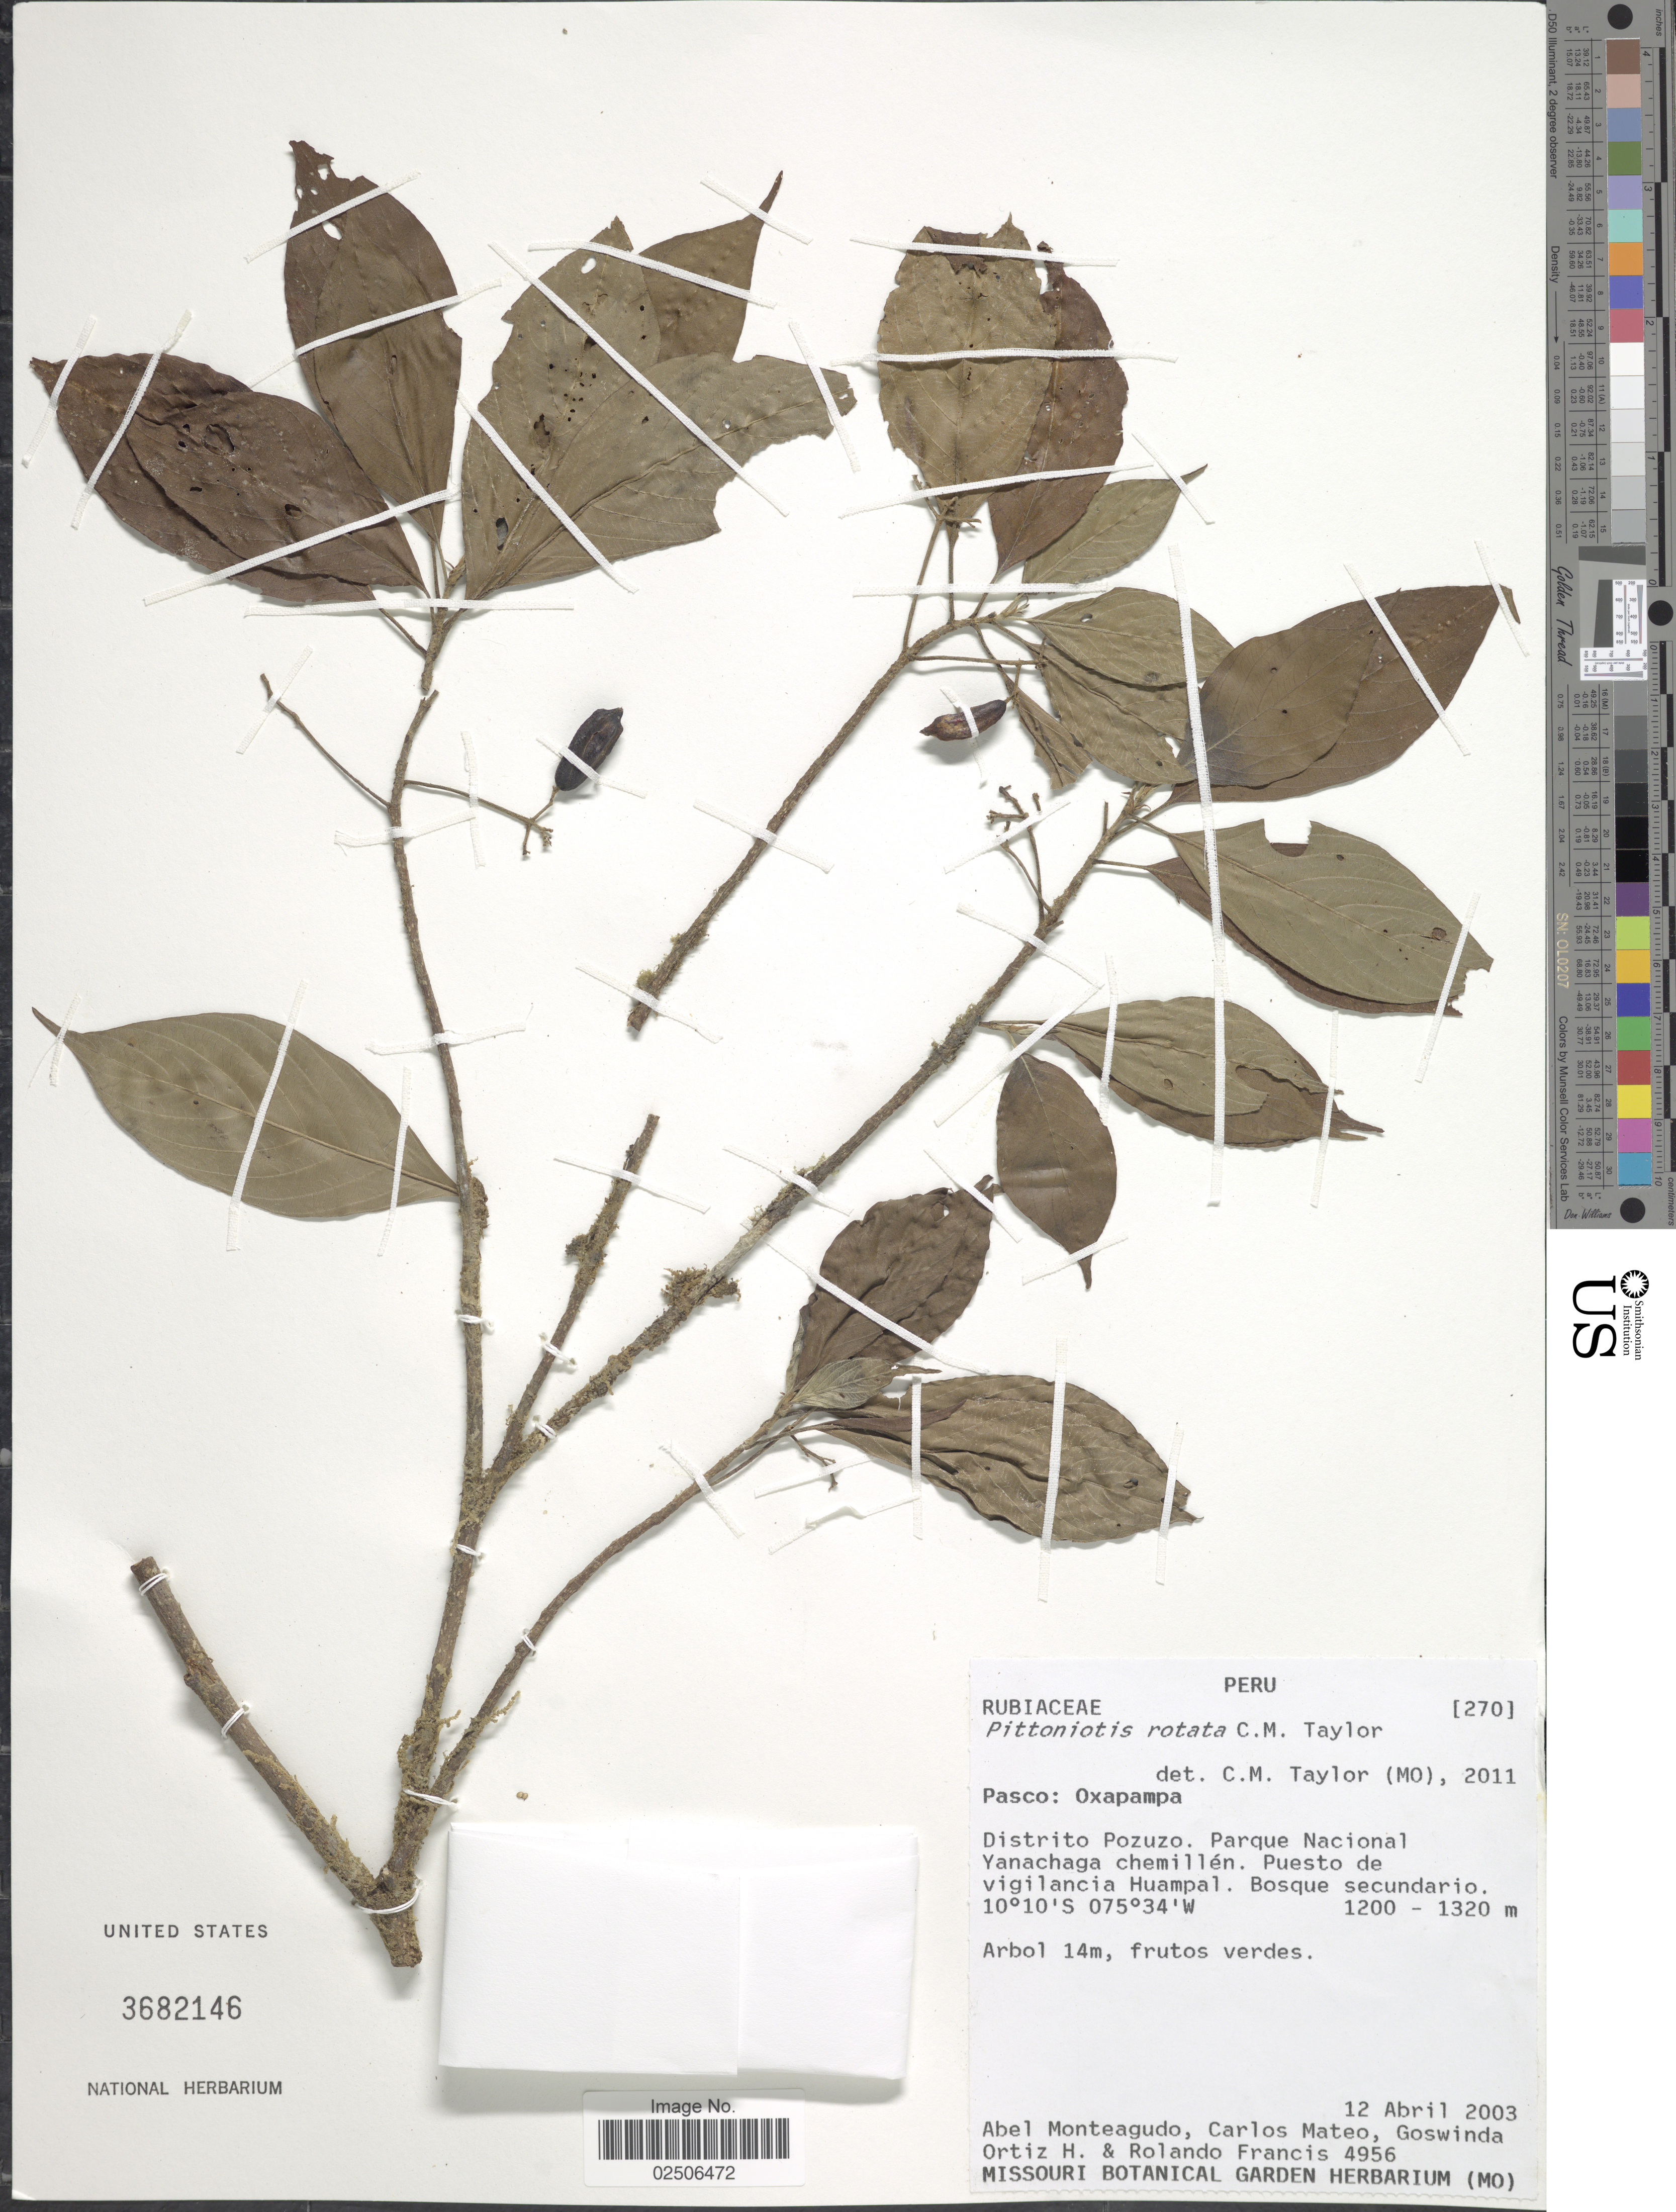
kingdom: Plantae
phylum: Tracheophyta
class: Magnoliopsida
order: Gentianales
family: Rubiaceae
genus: Pittoniotis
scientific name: Pittoniotis rotata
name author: C.M. Taylor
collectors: A. Monteagudo, C. Mateo, G. Ortiz H. & R. Francis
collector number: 4956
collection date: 2003-04-12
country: Peru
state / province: Pasco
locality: Oxampampa, Distrito Pozuzo, Parque Nacional Yanachaga chemillen, Puesto de vigilancia Huampal, Bosque secundario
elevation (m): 1200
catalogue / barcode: US 3682146